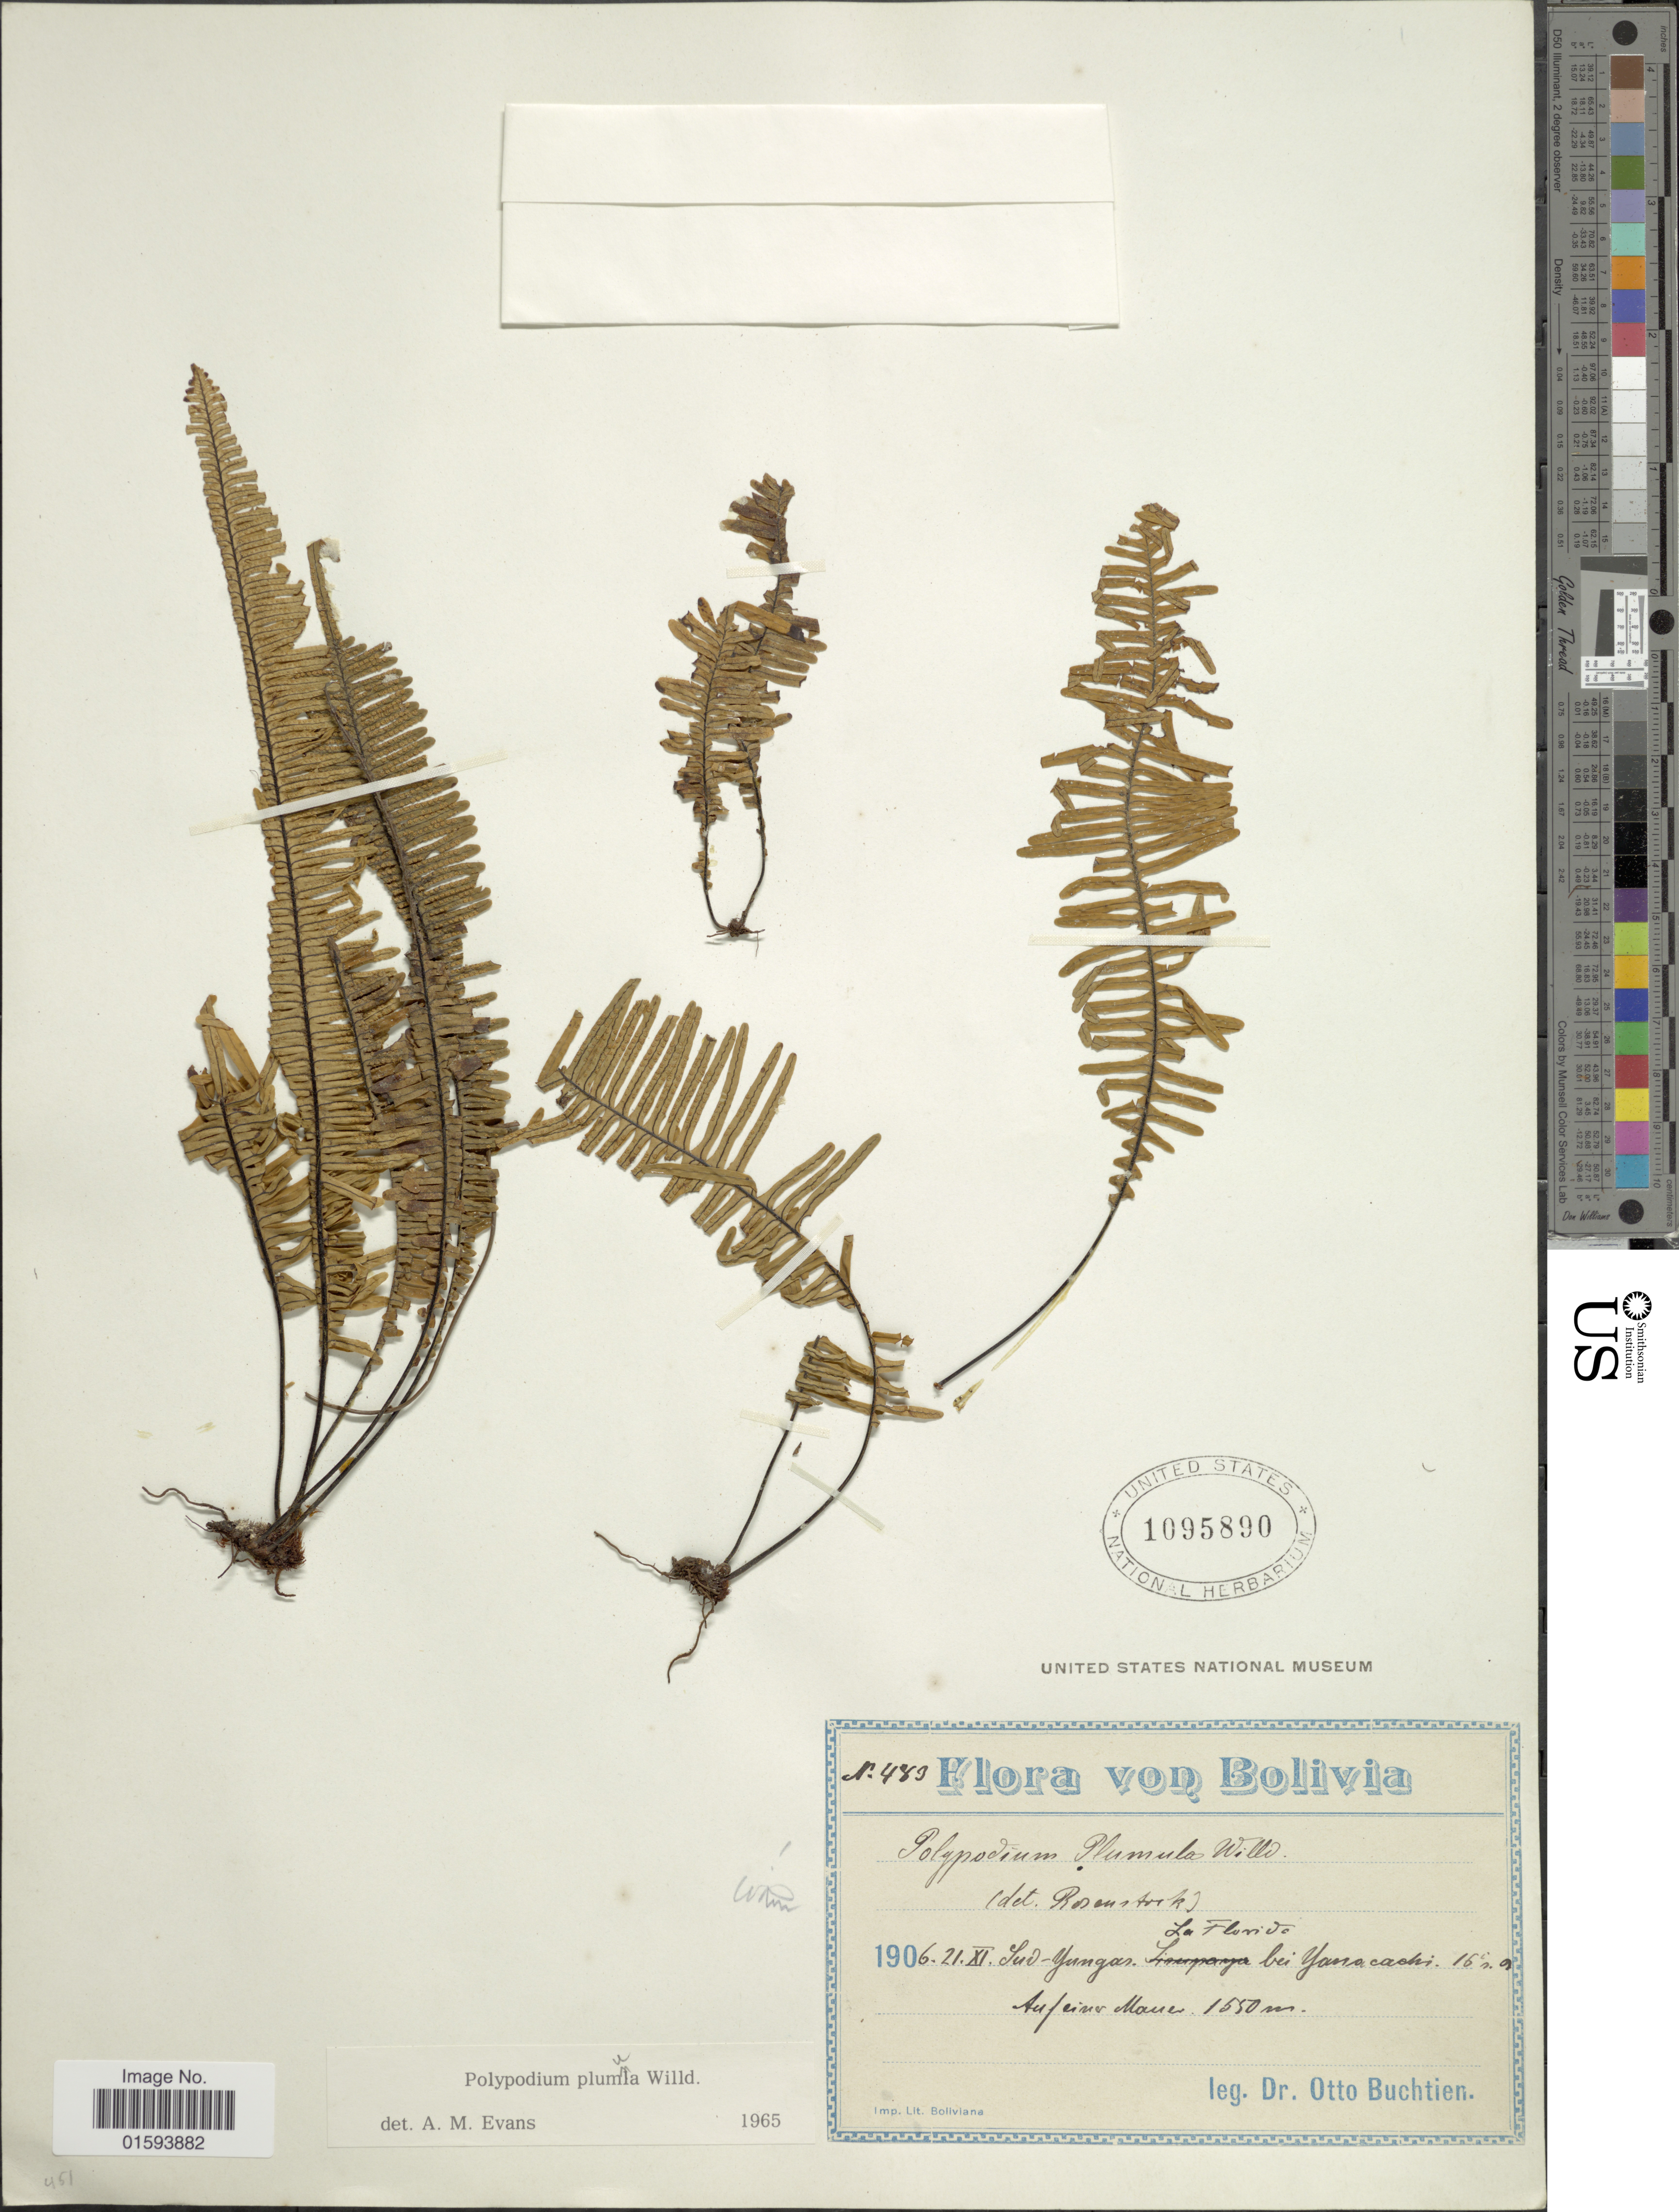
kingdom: Plantae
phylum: Tracheophyta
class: Polypodiopsida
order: Polypodiales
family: Polypodiaceae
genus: Pecluma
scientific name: Pecluma plumula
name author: (Humb. & Bonpl. ex Willd.) M.G. Price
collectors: O. Buchtien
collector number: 483*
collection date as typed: Transcribed d/m/y: 6/11/21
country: Bolivia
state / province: La Paz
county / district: Sud Yungas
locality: La Florida bei Yanacachi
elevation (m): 1550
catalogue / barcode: US 1095890